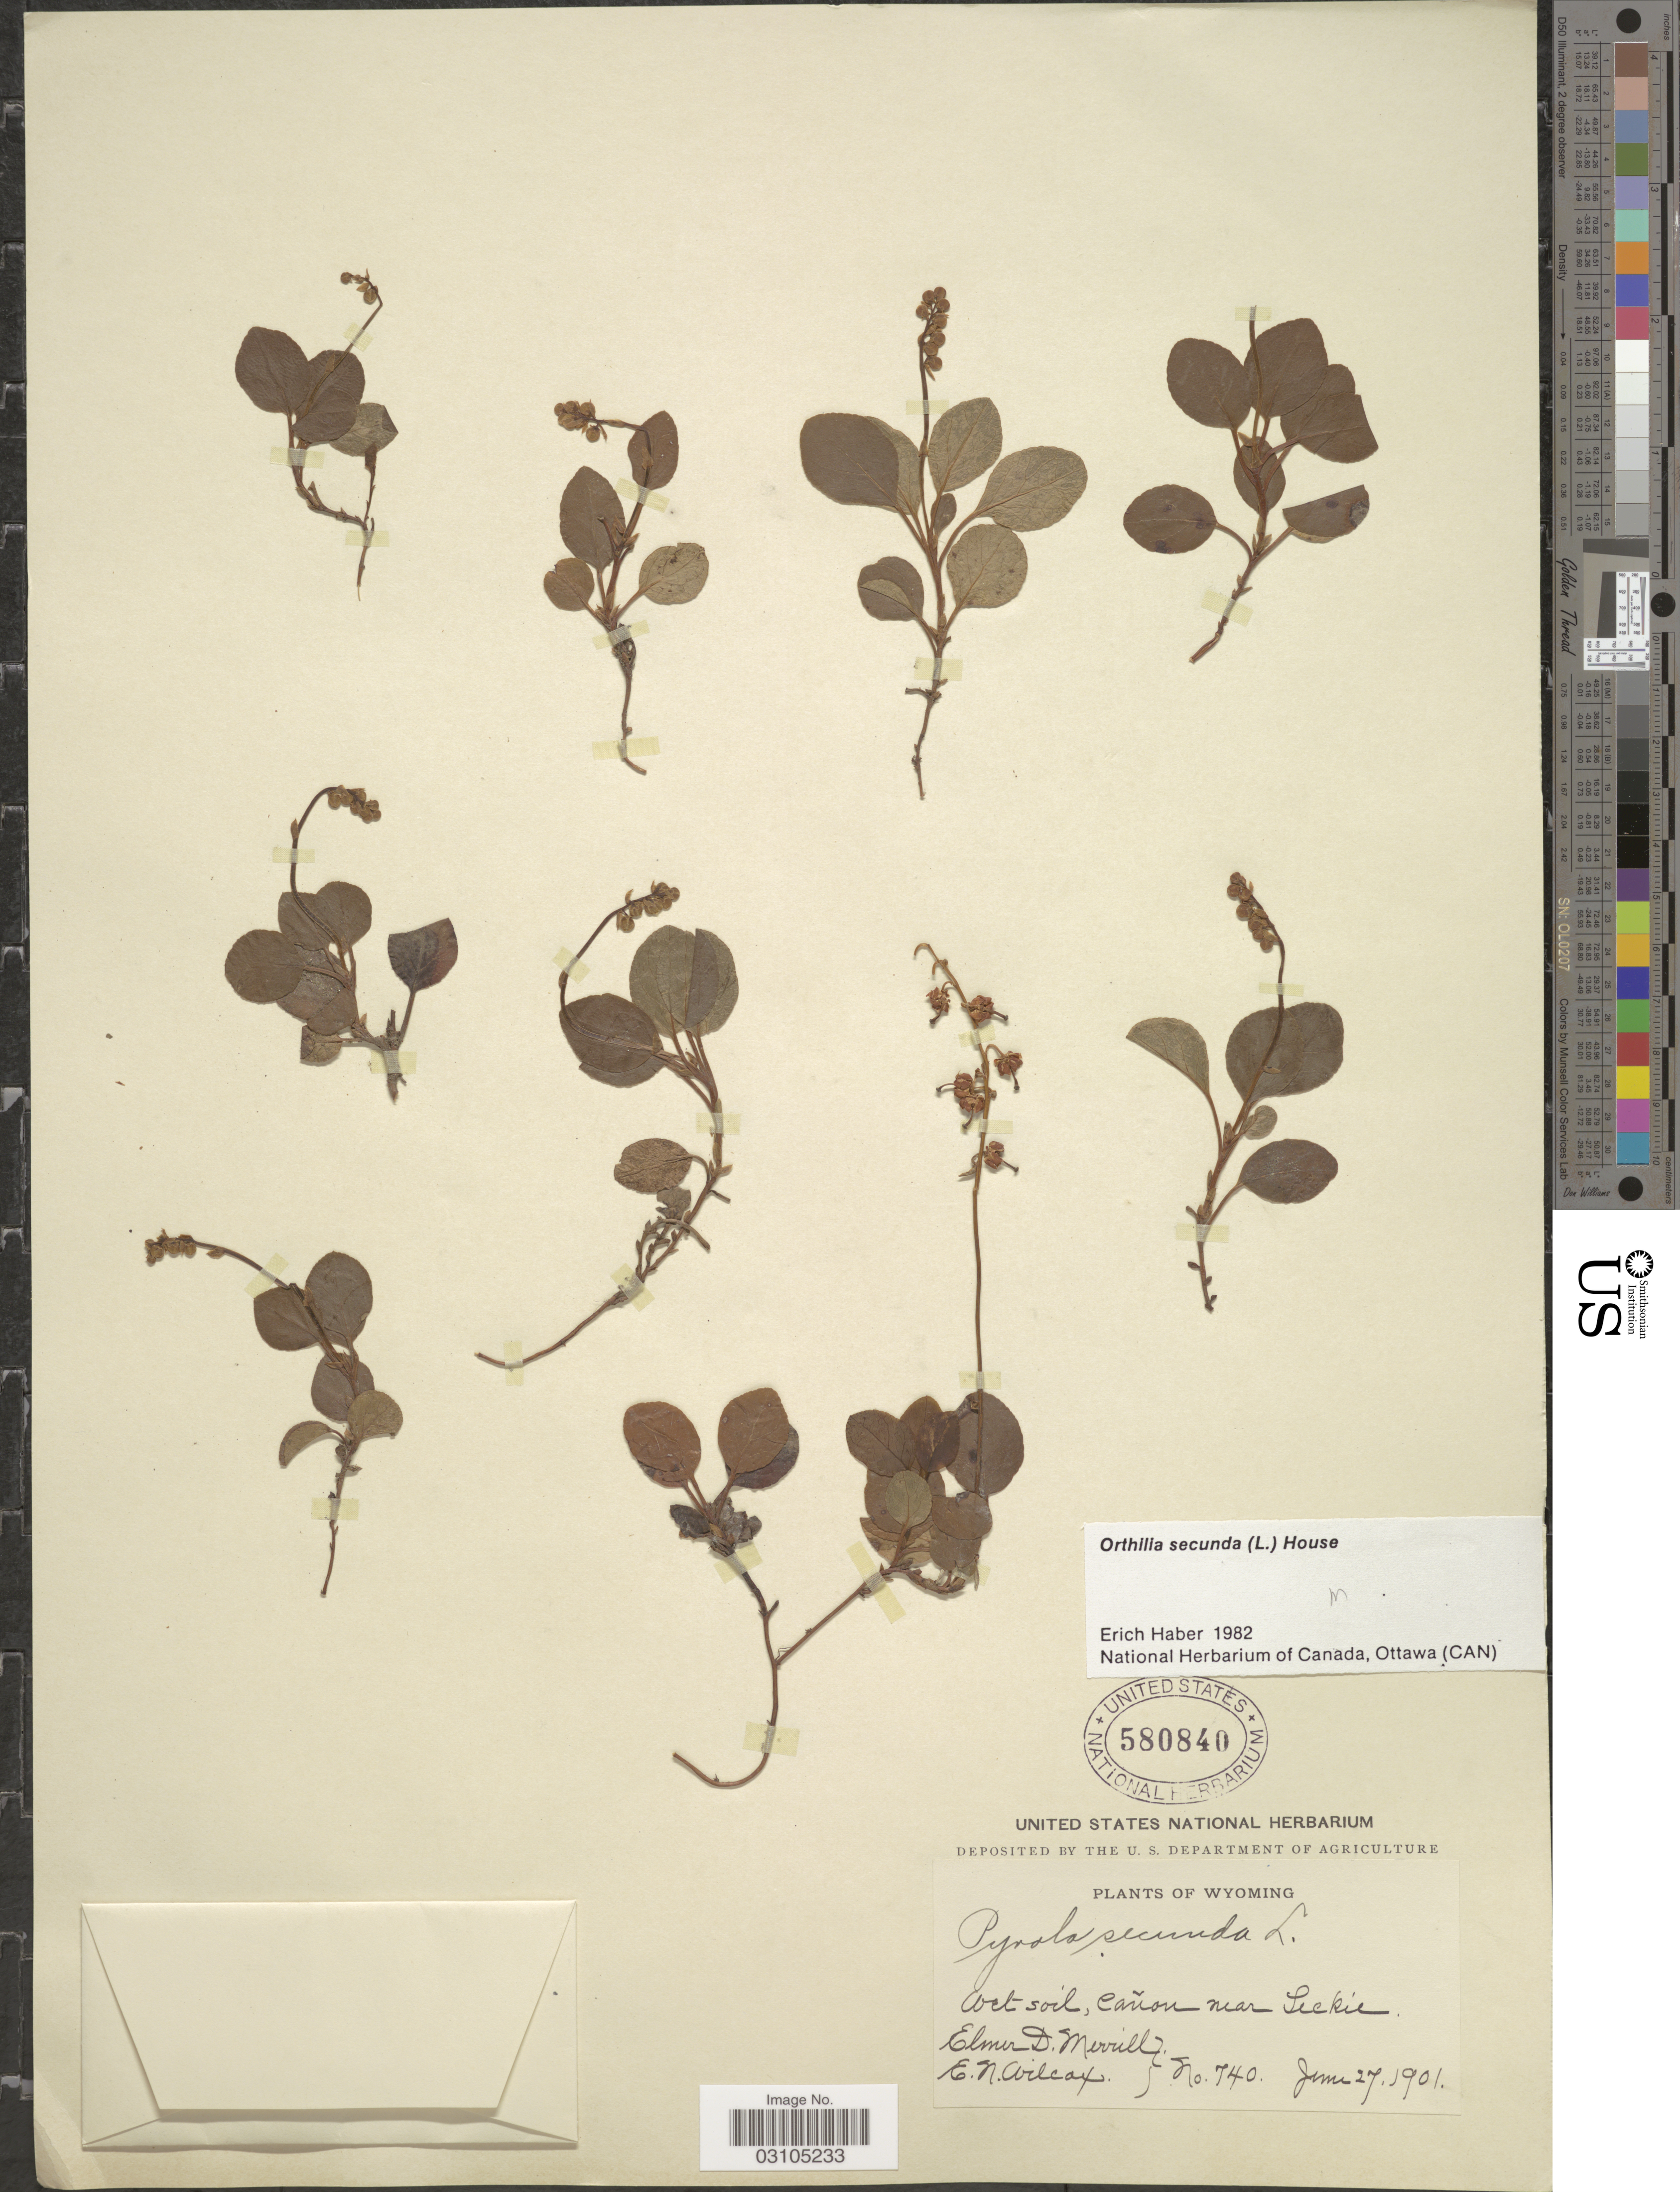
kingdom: Plantae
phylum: Tracheophyta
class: Magnoliopsida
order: Ericales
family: Ericaceae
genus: Orthilia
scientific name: Orthilia secunda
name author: (L.) House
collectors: E. D. Merrill & E. Wilcox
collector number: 740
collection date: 1901-06-27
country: United States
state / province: Wyoming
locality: Cañon near Leckie.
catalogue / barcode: US 580840